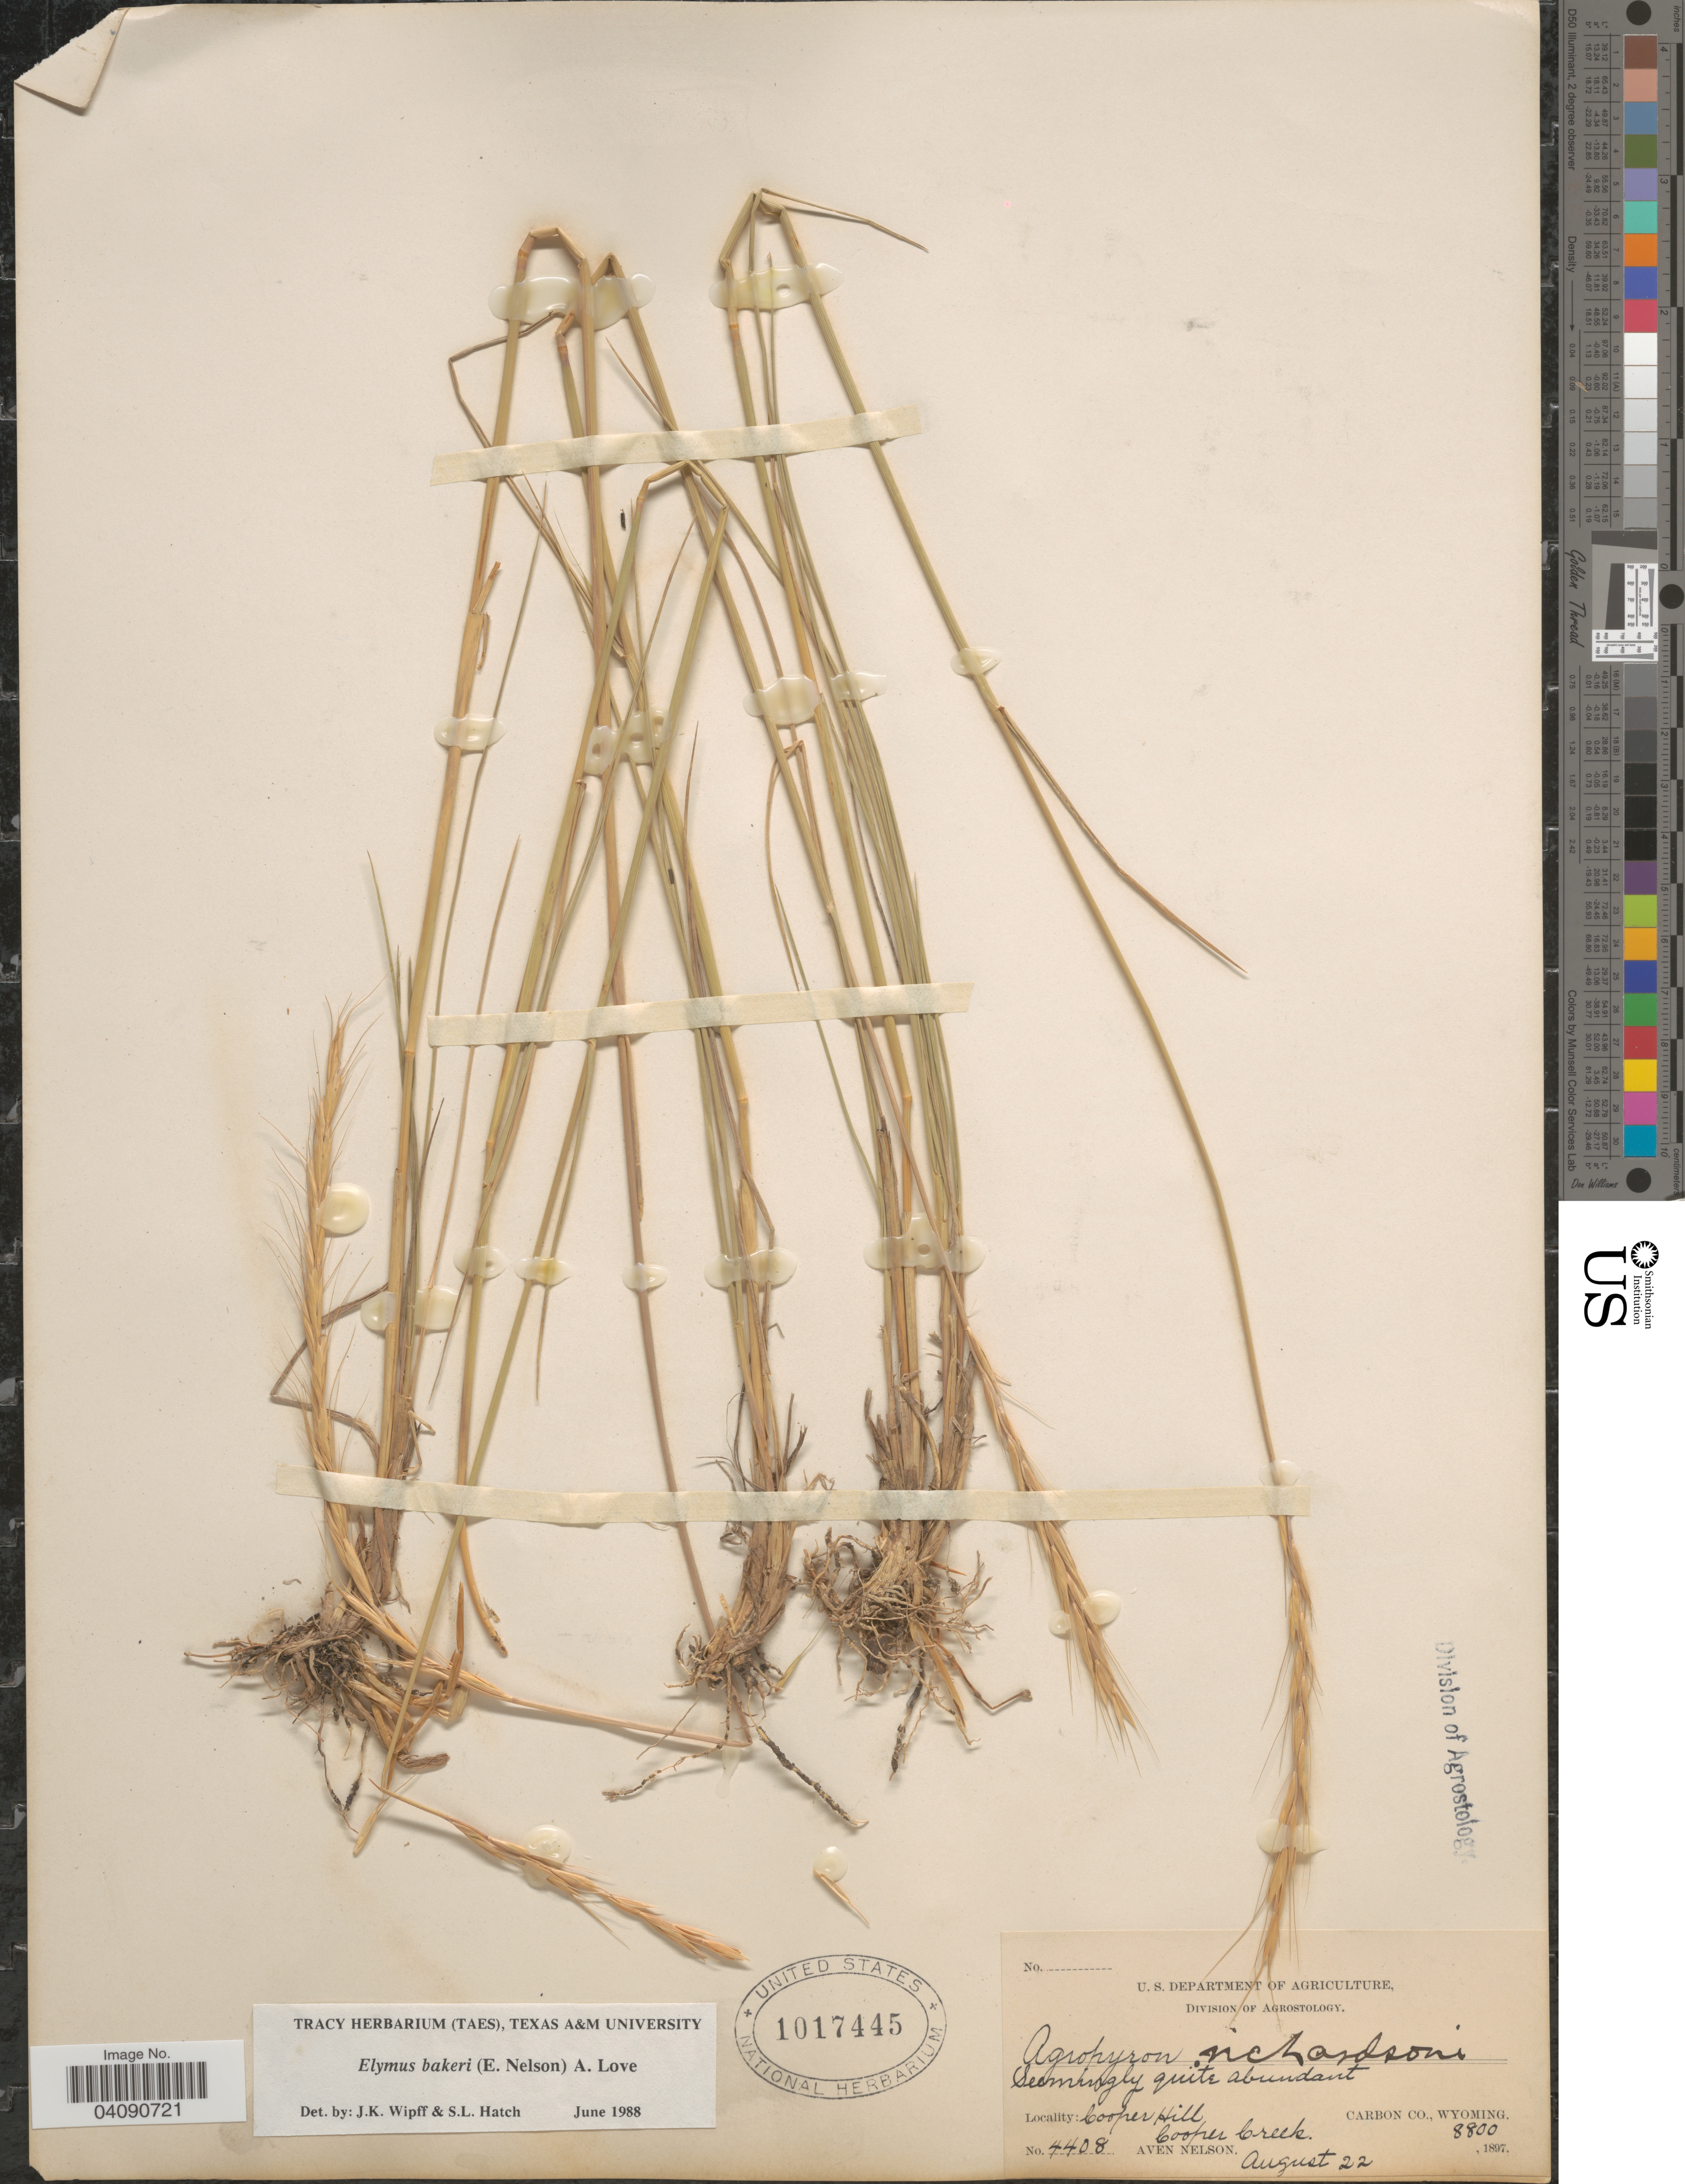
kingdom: Plantae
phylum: Tracheophyta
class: Liliopsida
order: Poales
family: Poaceae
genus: Elymus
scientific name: Elymus bakeri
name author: (E.E. Nelson) Á. Löve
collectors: A. Nelson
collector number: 4408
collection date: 1897-08-22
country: United States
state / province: Wyoming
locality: Cooper Hill. Cooper Creek. Carbon Co.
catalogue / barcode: US 1017445